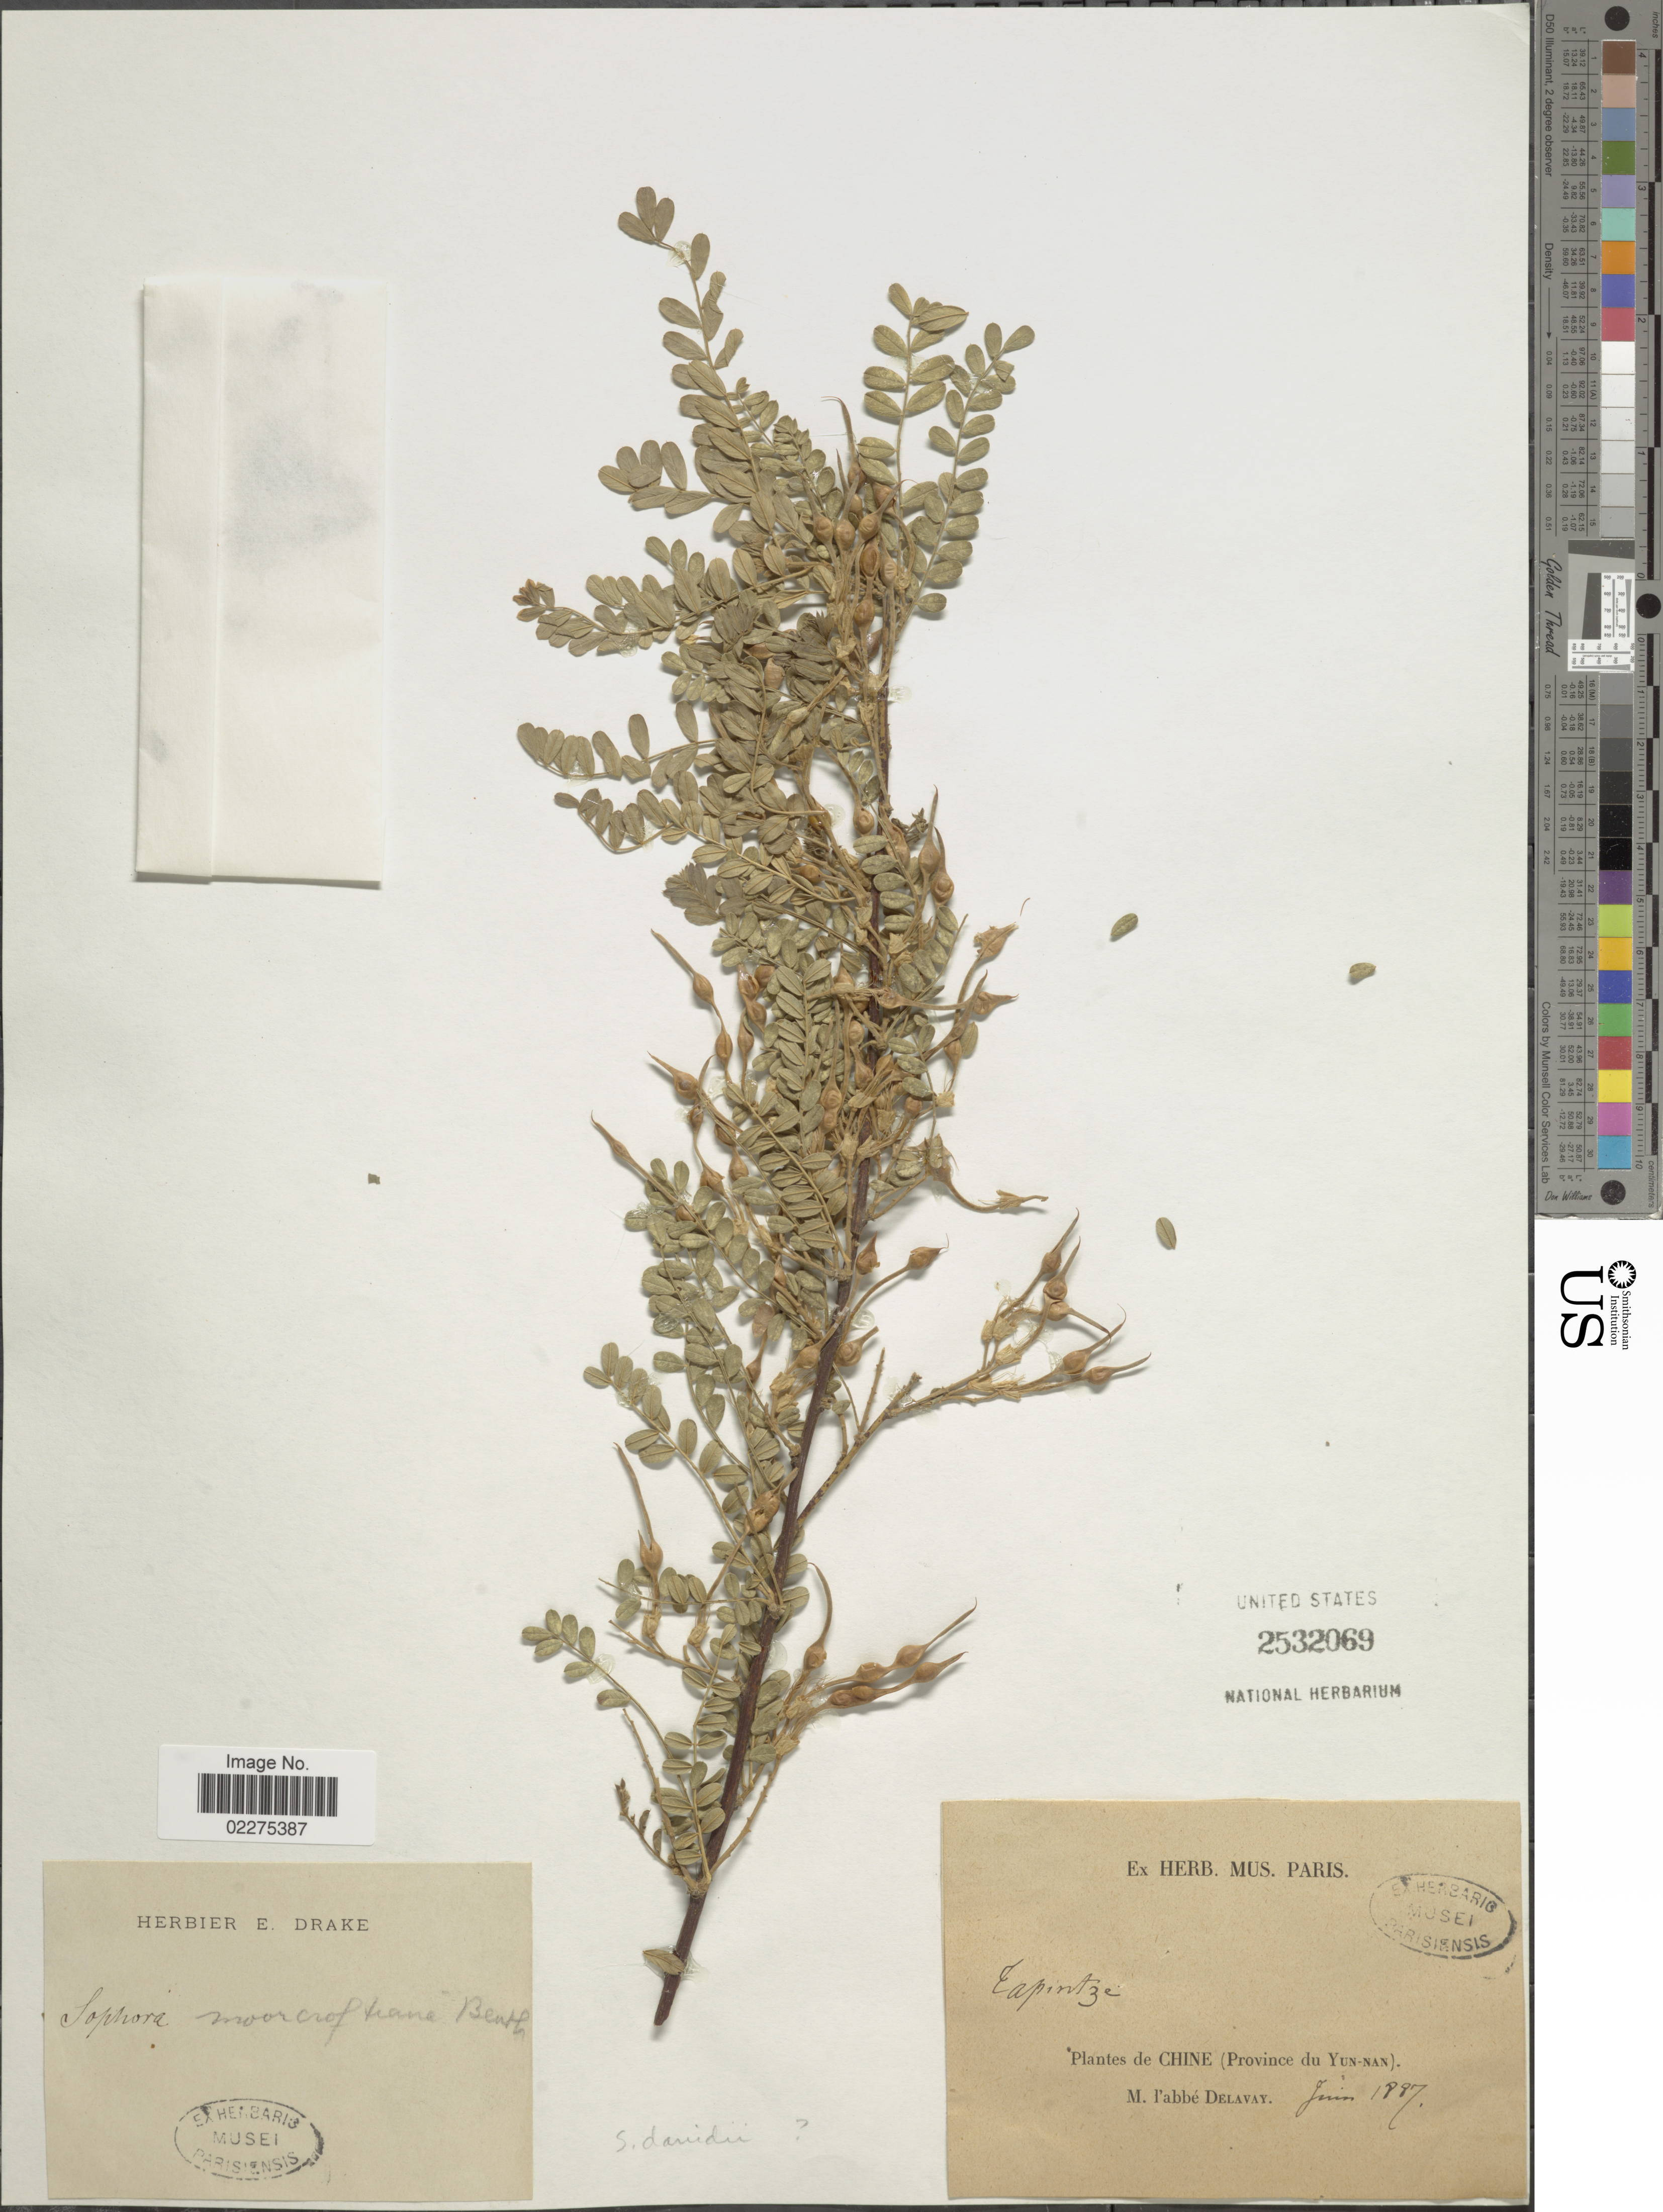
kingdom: Plantae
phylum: Tracheophyta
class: Magnoliopsida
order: Fabales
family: Fabaceae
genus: Sophora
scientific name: Sophora davidii var. davidii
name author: (Franch.) Skeels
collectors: P. Delavay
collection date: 1887-06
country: China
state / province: Yunnan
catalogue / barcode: US 2532069